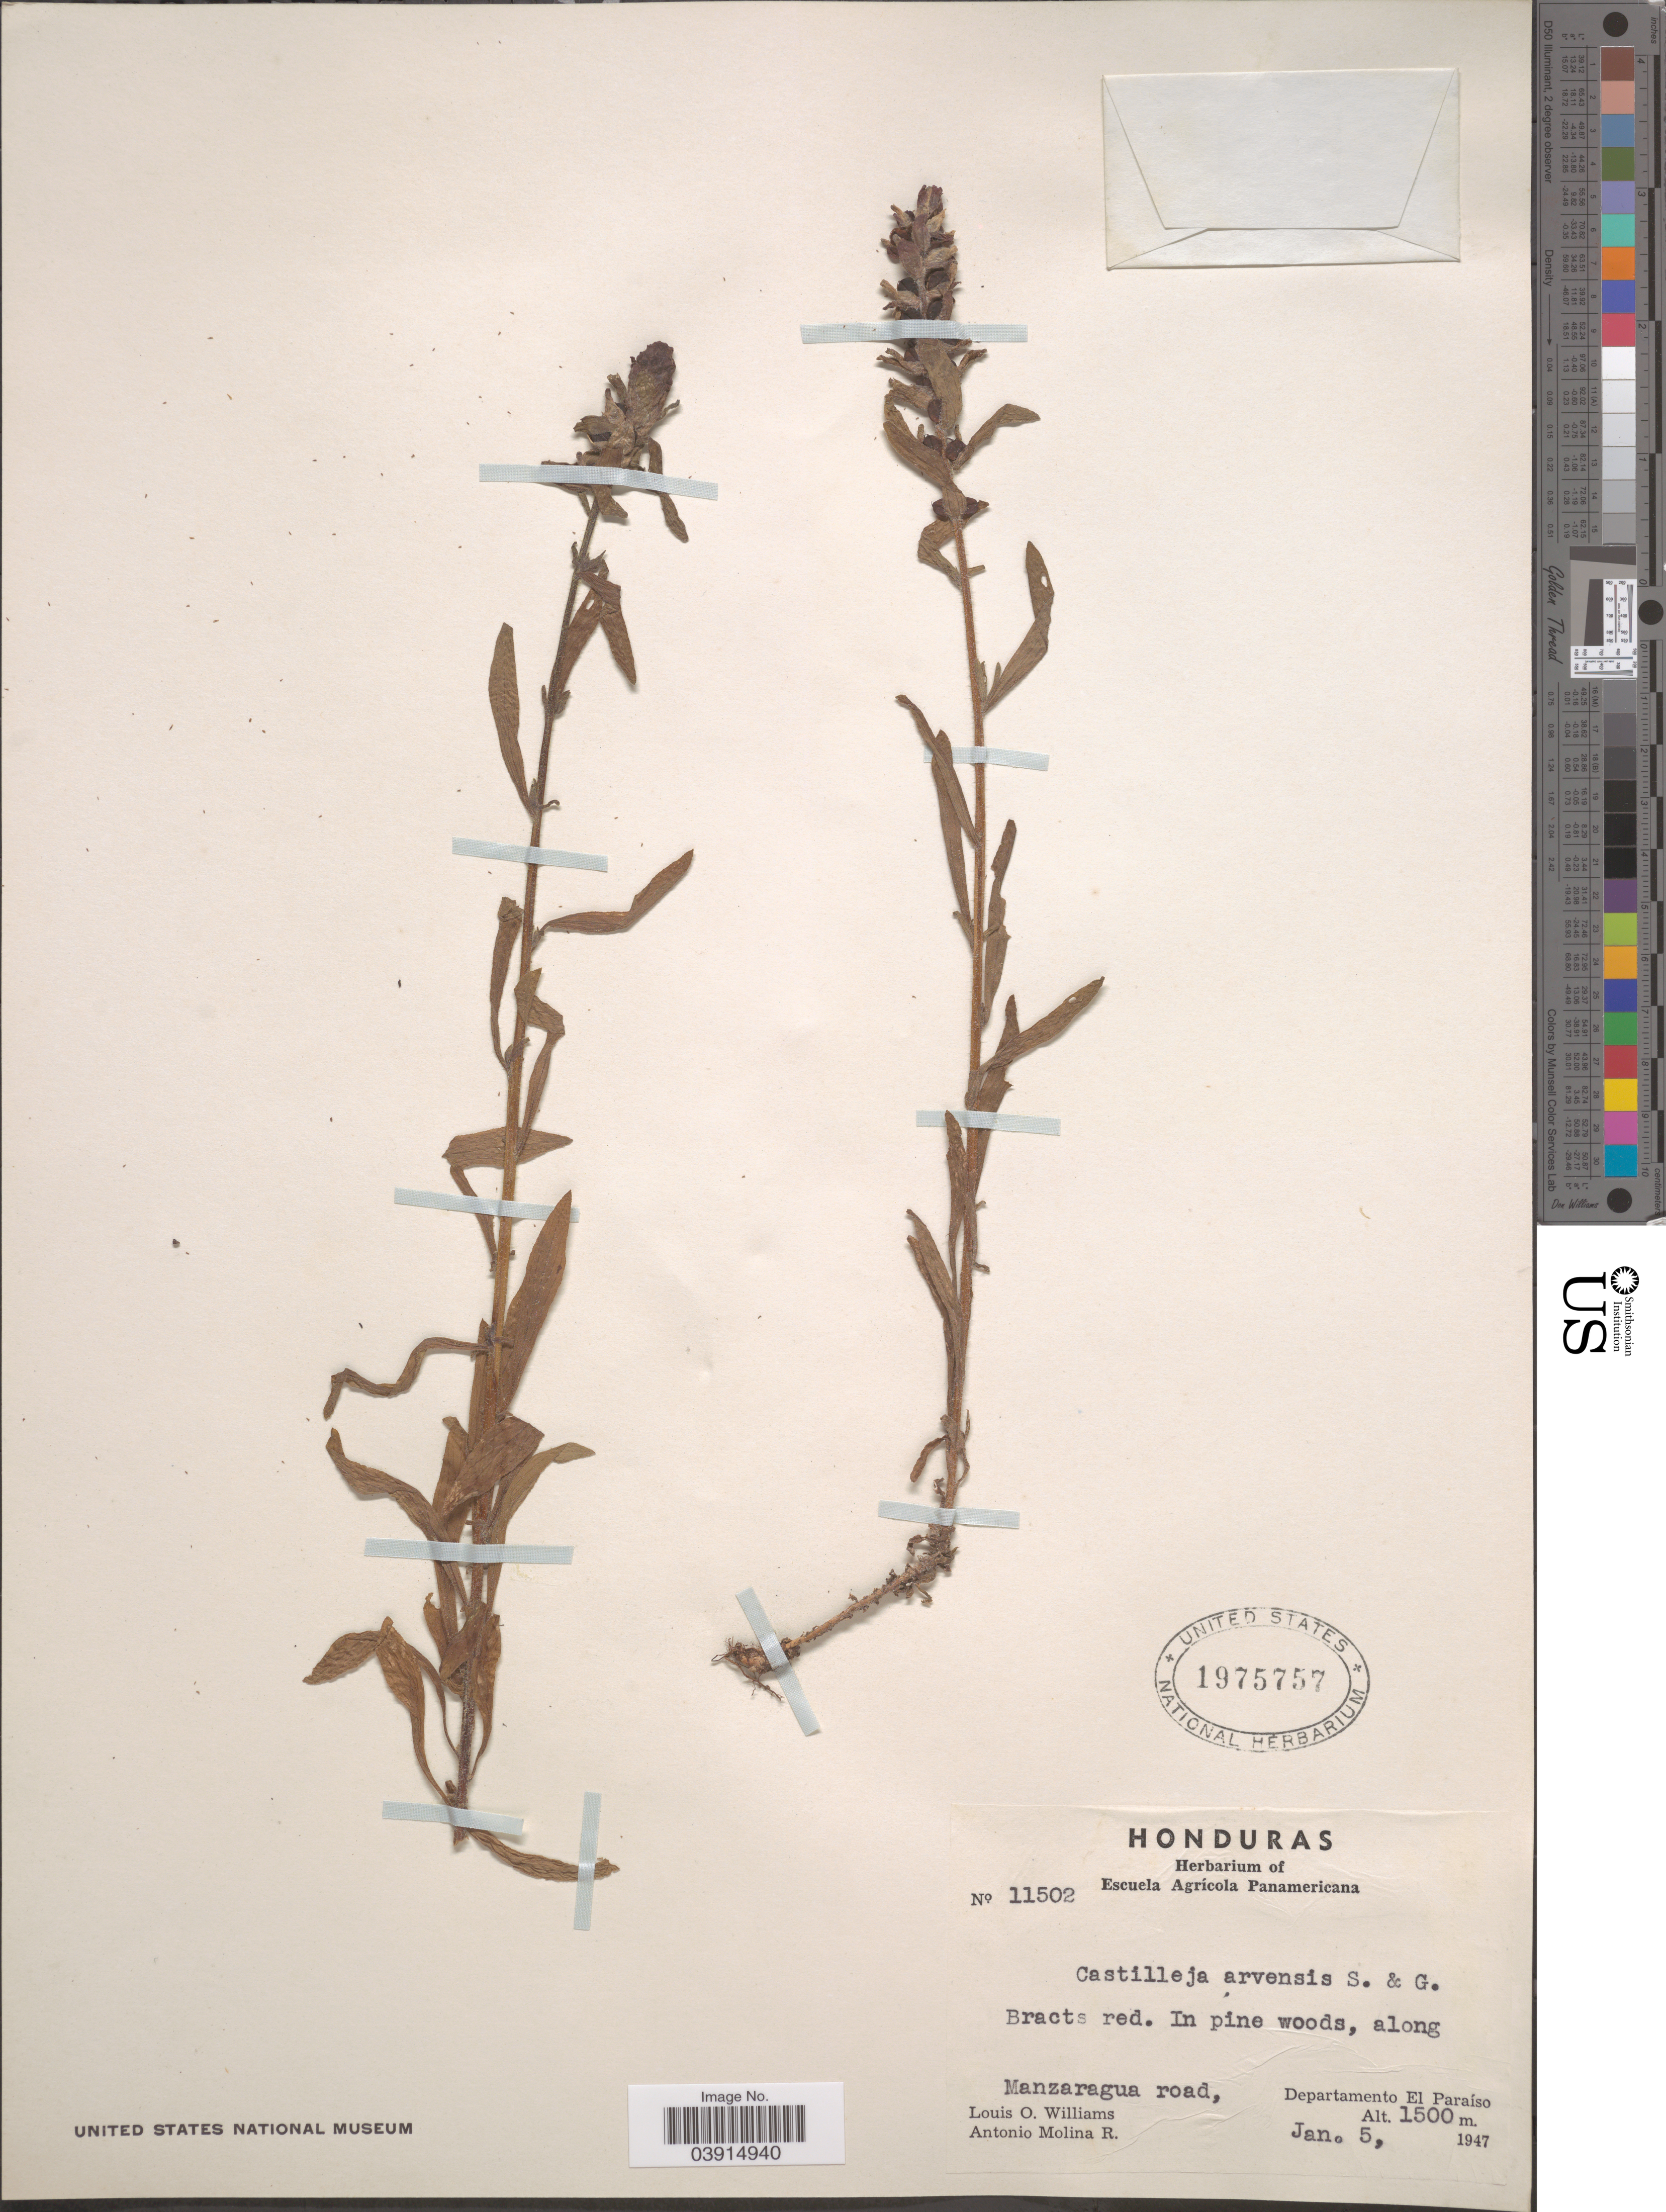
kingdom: Plantae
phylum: Tracheophyta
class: Magnoliopsida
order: Lamiales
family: Orobanchaceae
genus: Castilleja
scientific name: Castilleja arvensis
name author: Schltdl. & Cham.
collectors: L. O. Williams & A. Molina R.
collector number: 11502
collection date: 1947-01-05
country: Honduras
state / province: El Paraiso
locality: In pine woods along Manzaragua road, Departamento El Paraíso.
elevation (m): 1500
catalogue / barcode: US 1975757